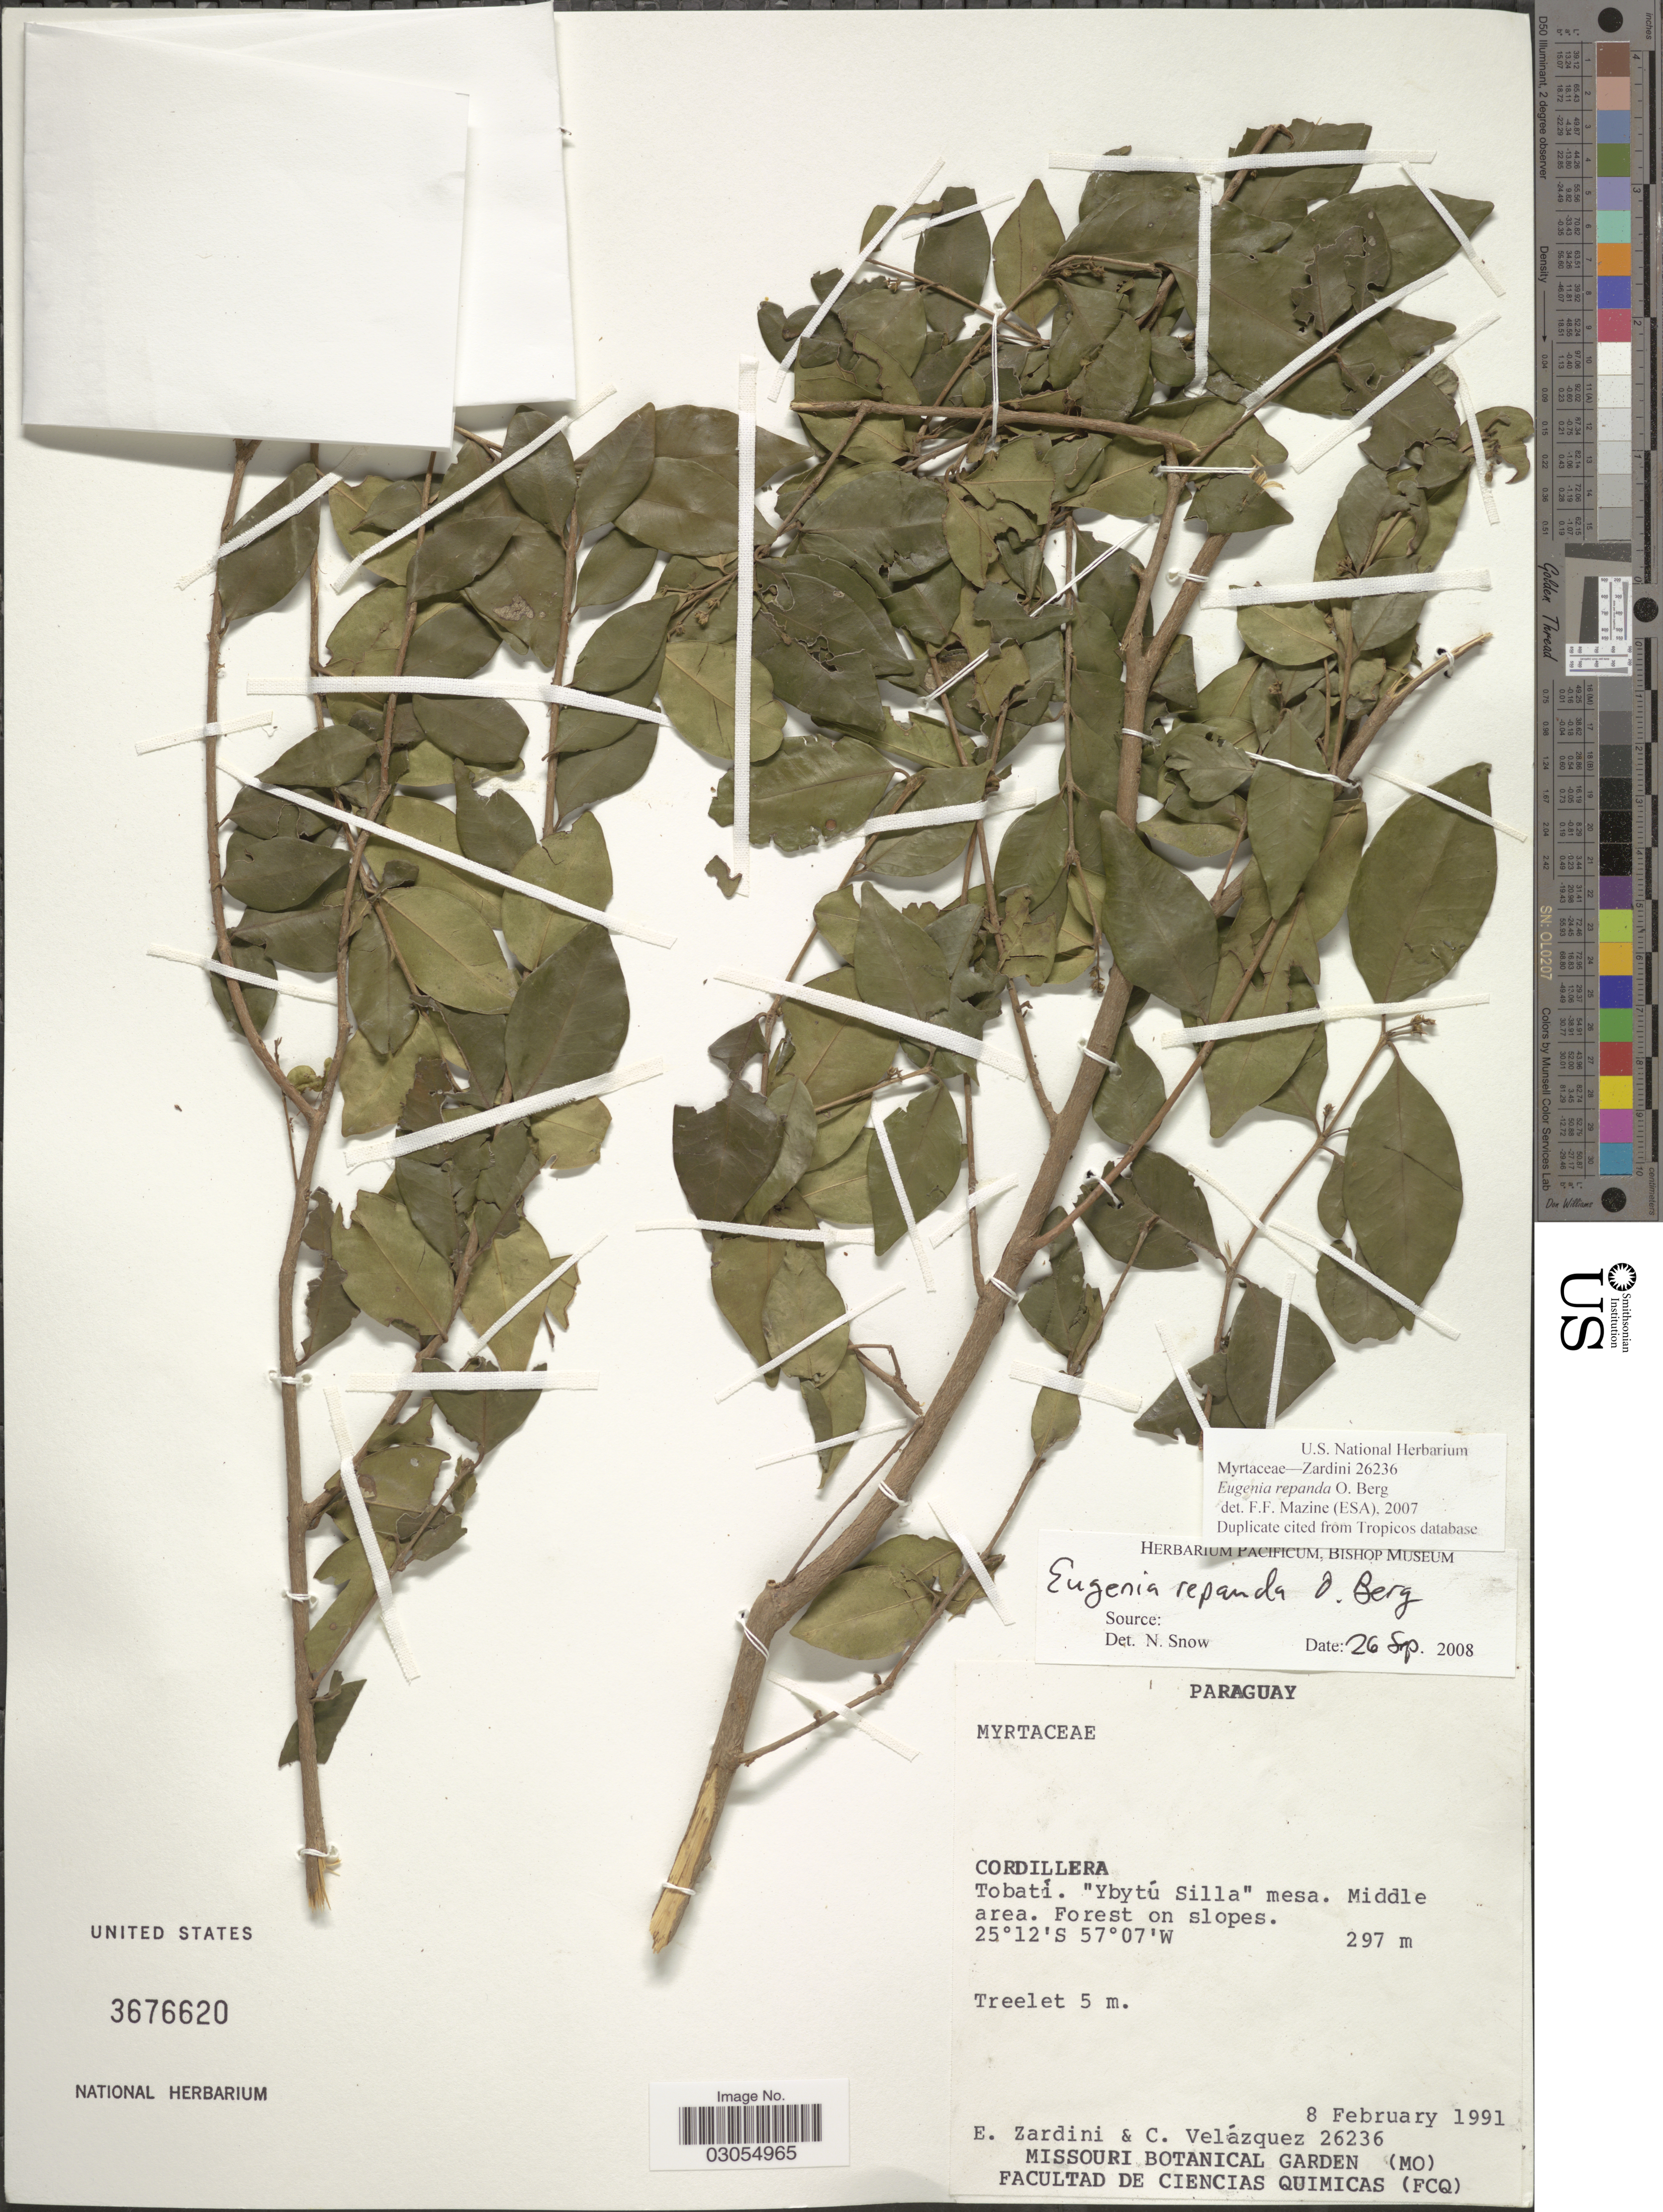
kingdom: Plantae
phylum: Tracheophyta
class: Magnoliopsida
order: Myrtales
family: Myrtaceae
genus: Eugenia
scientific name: Eugenia repanda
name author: O. Berg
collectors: E. Zardini & C. Velázquez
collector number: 26236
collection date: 1991-02-08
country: Paraguay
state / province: Cordillera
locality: Tobatí. "Ybytú Silla" mesa. Middle area.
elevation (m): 297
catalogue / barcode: US 3676620